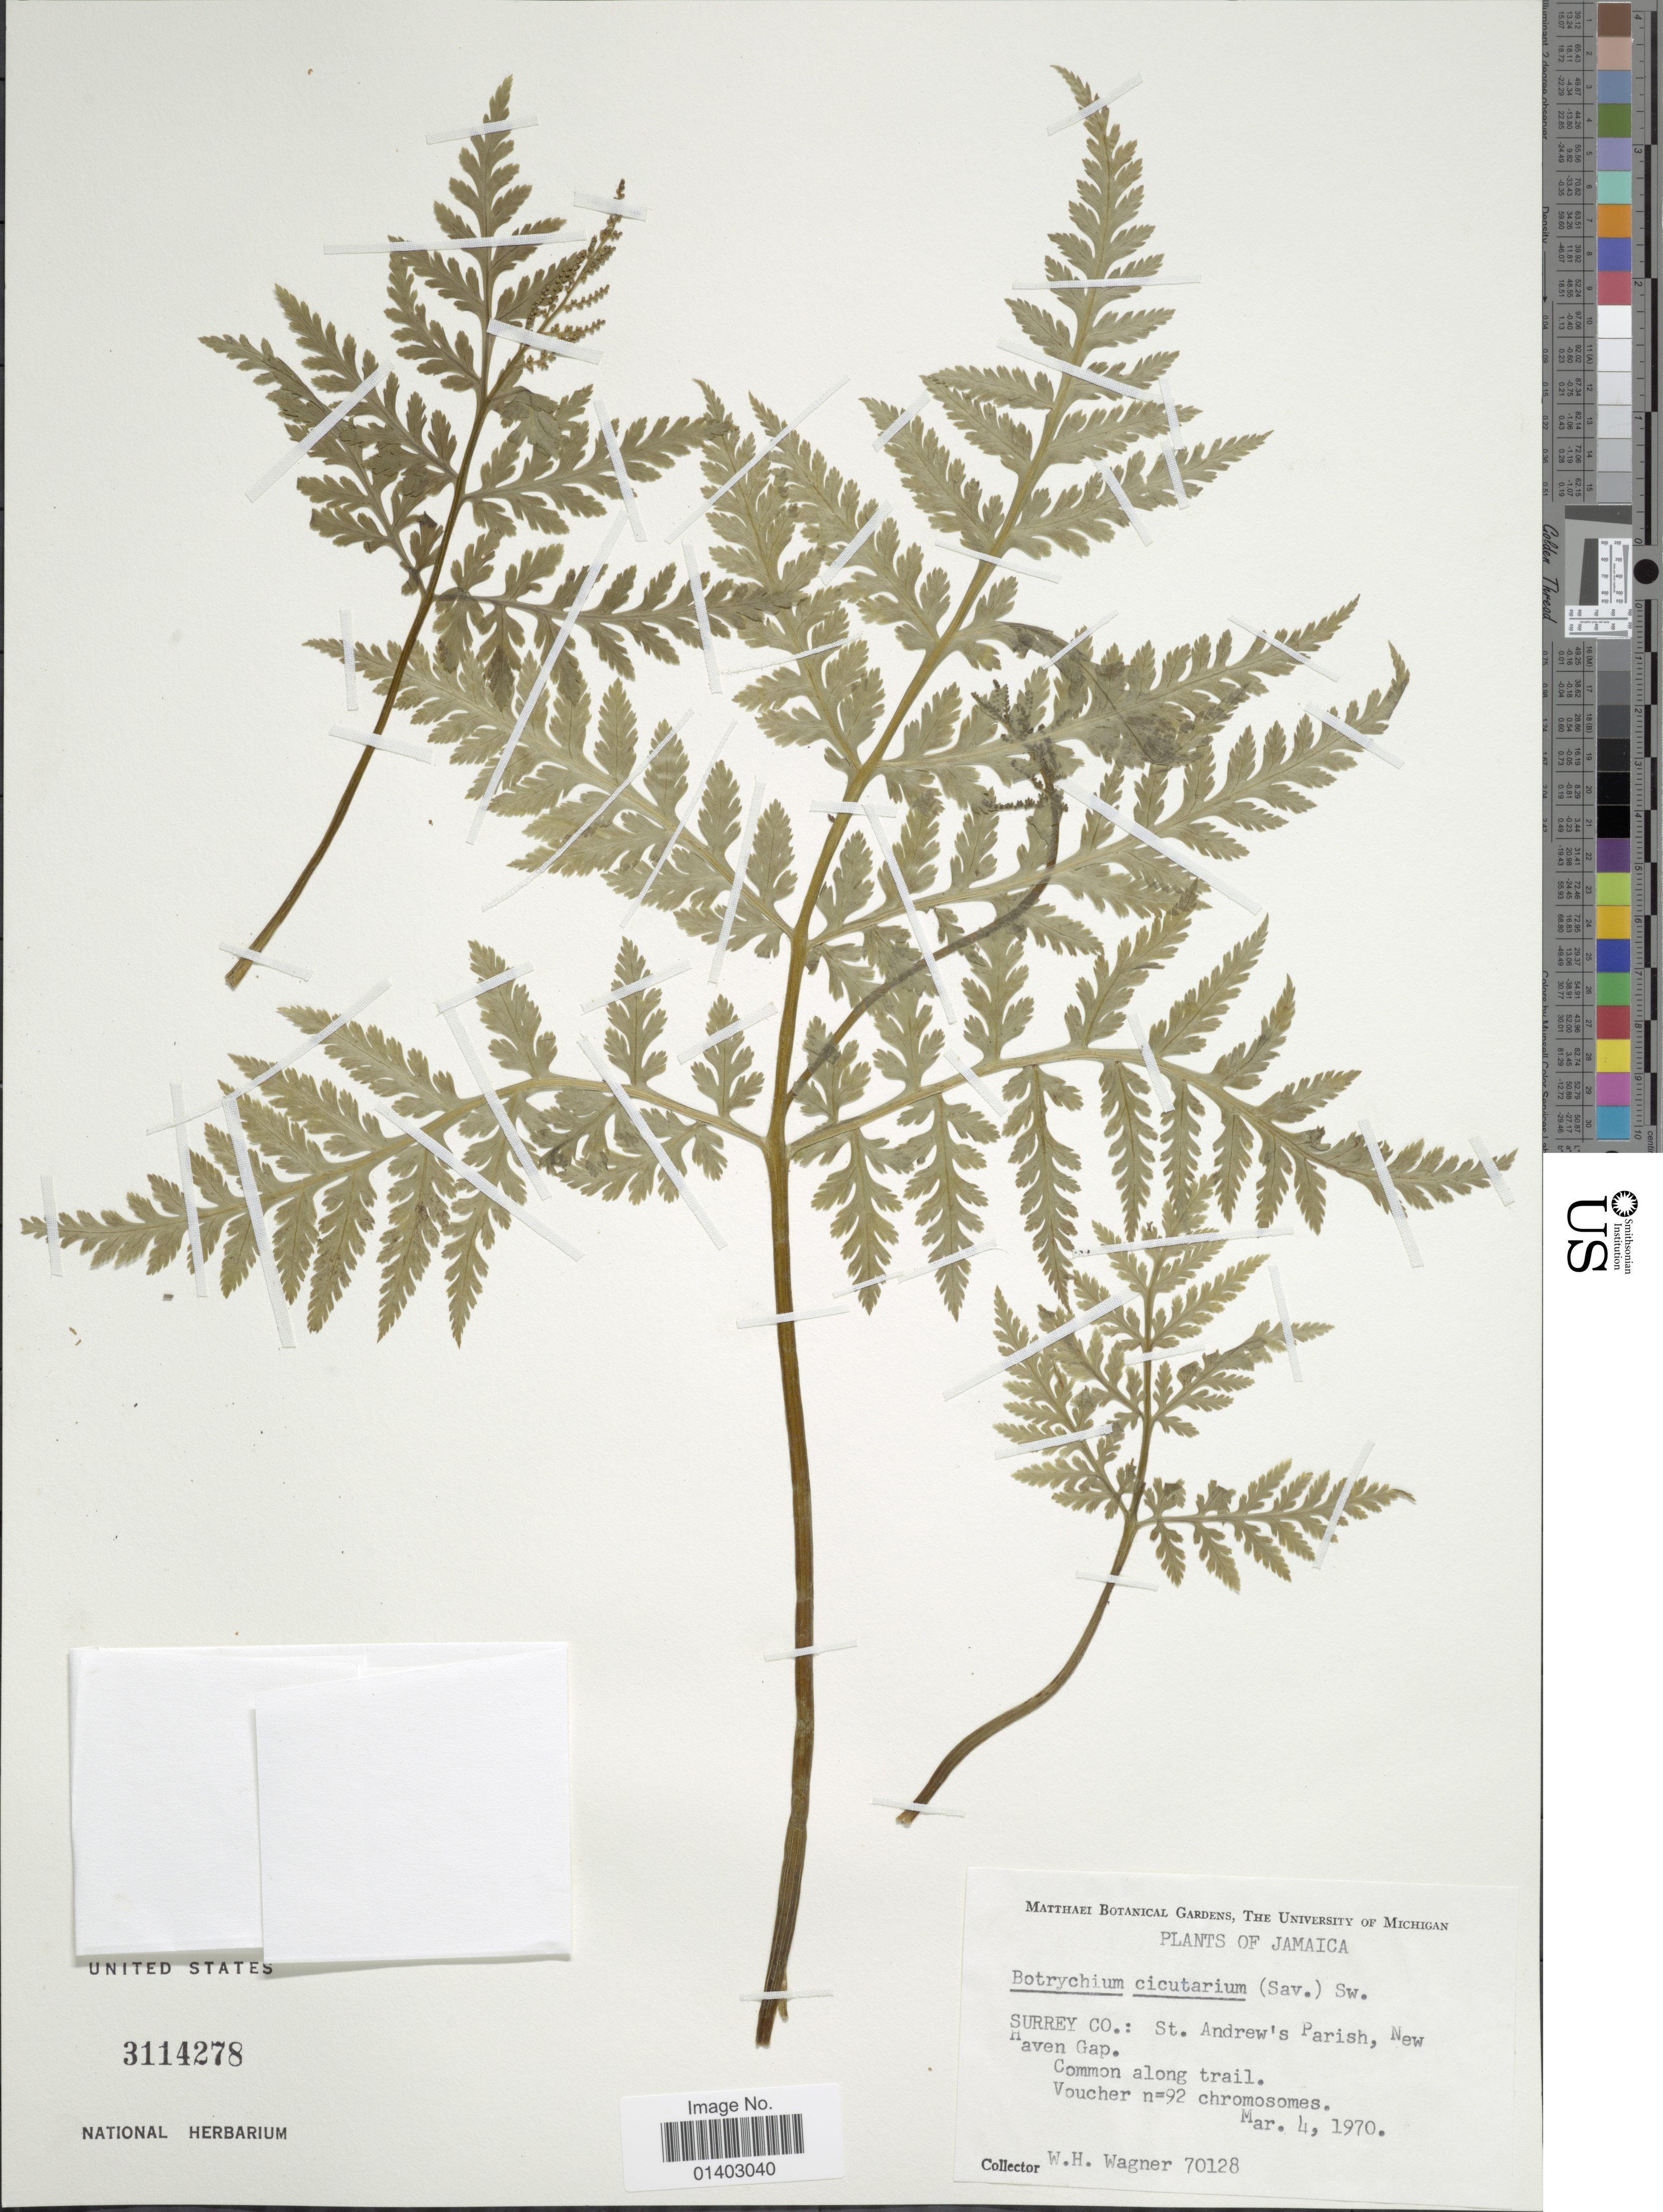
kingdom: Plantae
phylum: Tracheophyta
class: Polypodiopsida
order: Ophioglossales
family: Ophioglossaceae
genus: Botrychium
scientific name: Botrychium virginianum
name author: (L.) Sw.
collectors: W. H. Wagner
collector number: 70128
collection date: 1970-03-04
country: Jamaica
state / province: Saint Andrew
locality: Surrey Co: St Andrew's Parish, New haven Gap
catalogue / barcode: US 3114278